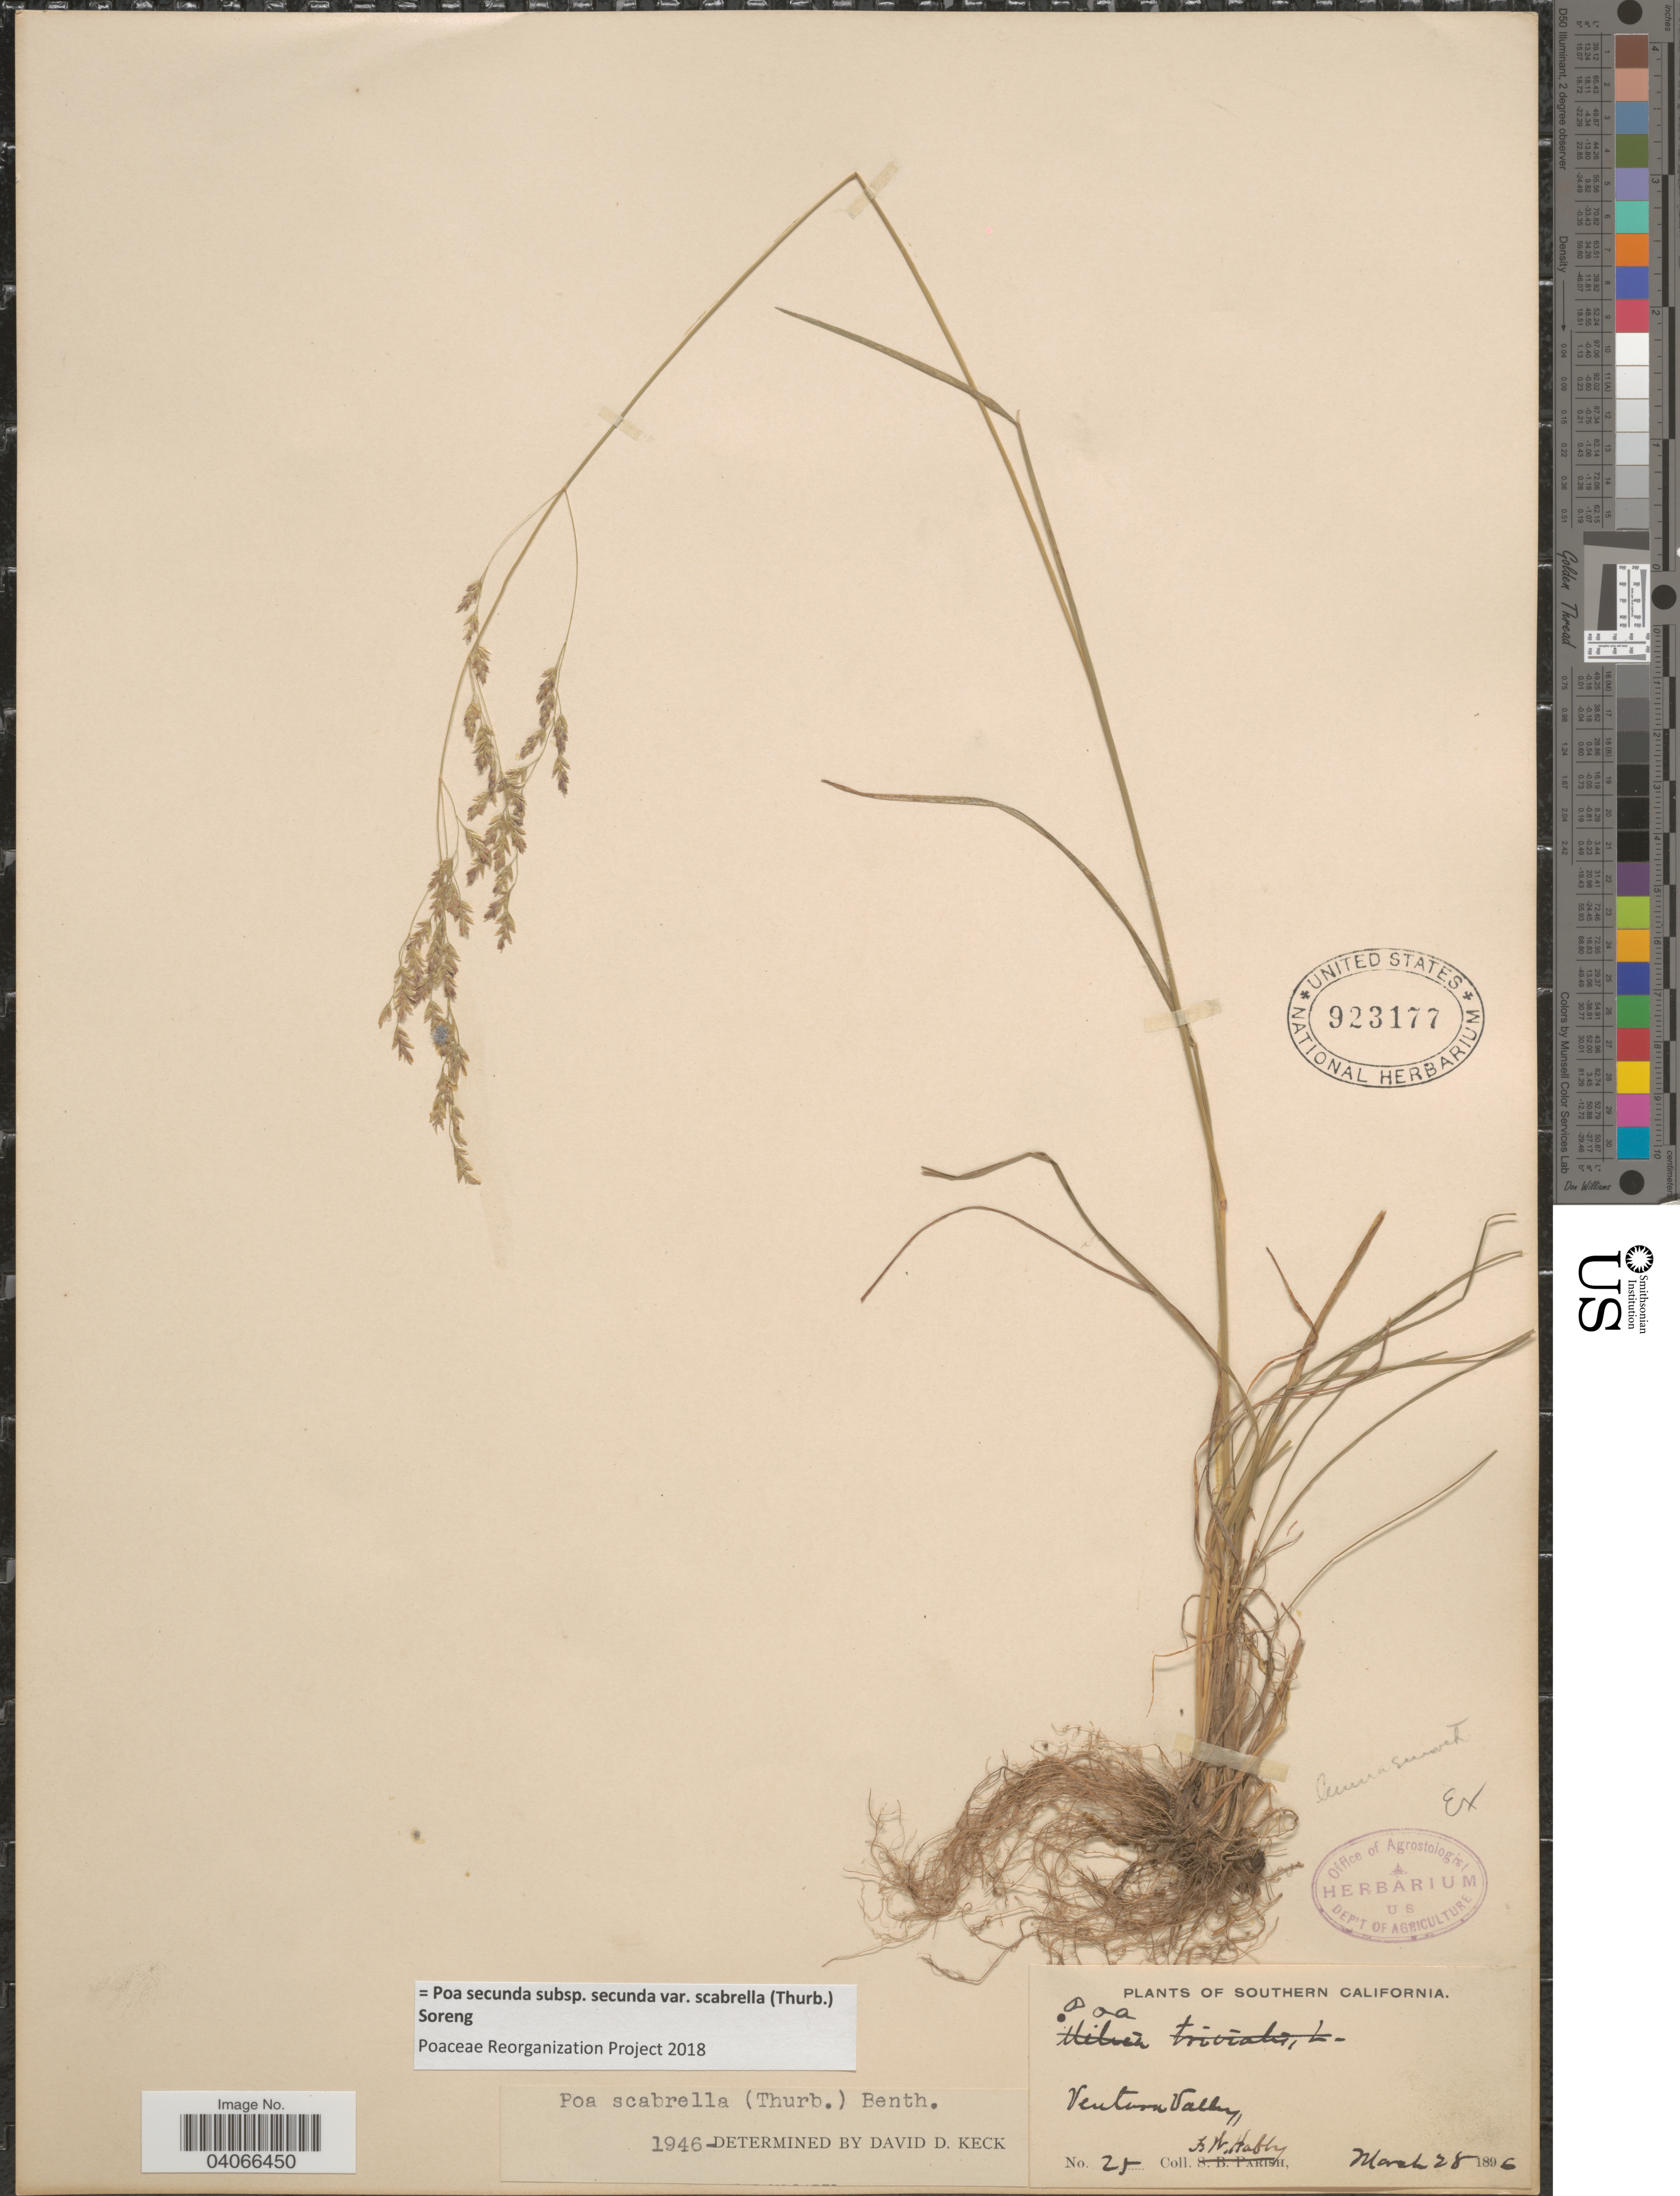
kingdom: Plantae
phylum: Tracheophyta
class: Liliopsida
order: Poales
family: Poaceae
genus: Poa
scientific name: Poa secunda subsp. secunda var. scabrella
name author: (Thurb.) Soreng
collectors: F. Hubby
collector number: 25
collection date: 1896-03-28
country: United States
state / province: California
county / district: Ventura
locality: Southern California. Ventura Valley.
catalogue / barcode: US 923177